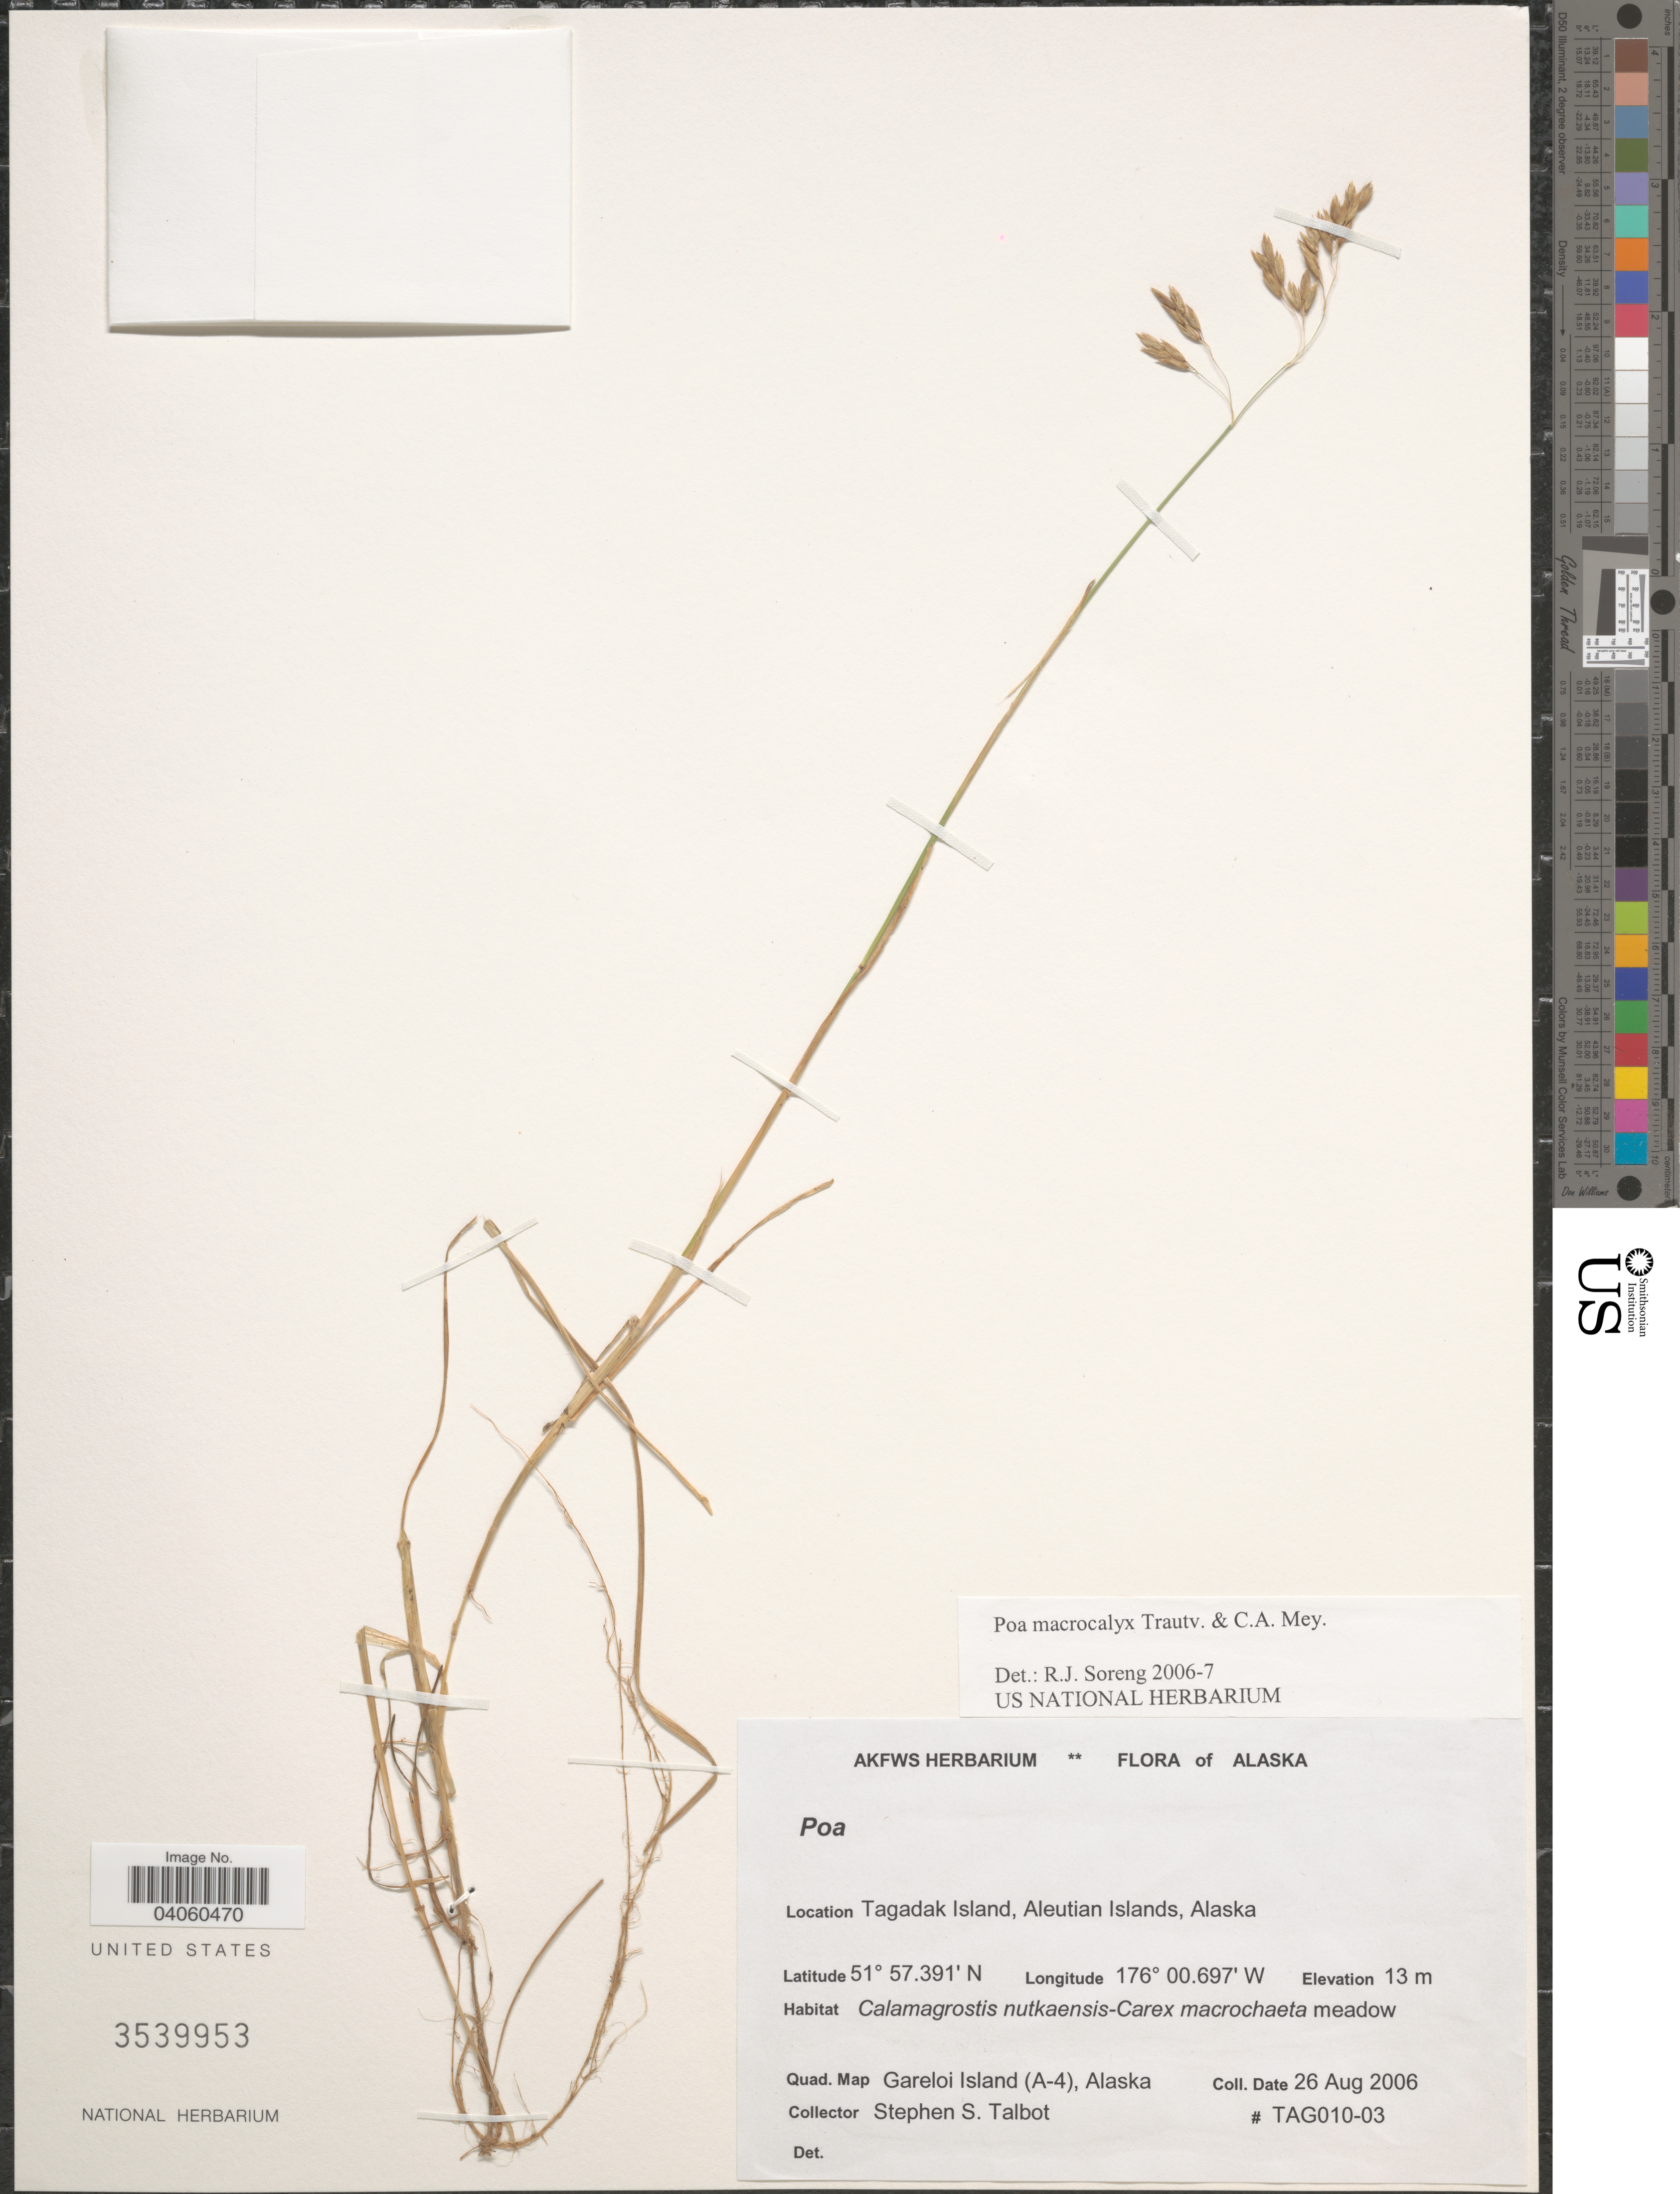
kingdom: Plantae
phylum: Tracheophyta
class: Liliopsida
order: Poales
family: Poaceae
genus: Poa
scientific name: Poa macrocalyx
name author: Trautv. & C.A. Mey.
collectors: S. S. Talbot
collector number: TAG010-03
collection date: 2006-08-26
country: United States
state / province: Alaska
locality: Tagadak Island, Aleutian Islands. Quad. Map Gareloi Island (A-4).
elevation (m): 13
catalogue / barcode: US 3539953